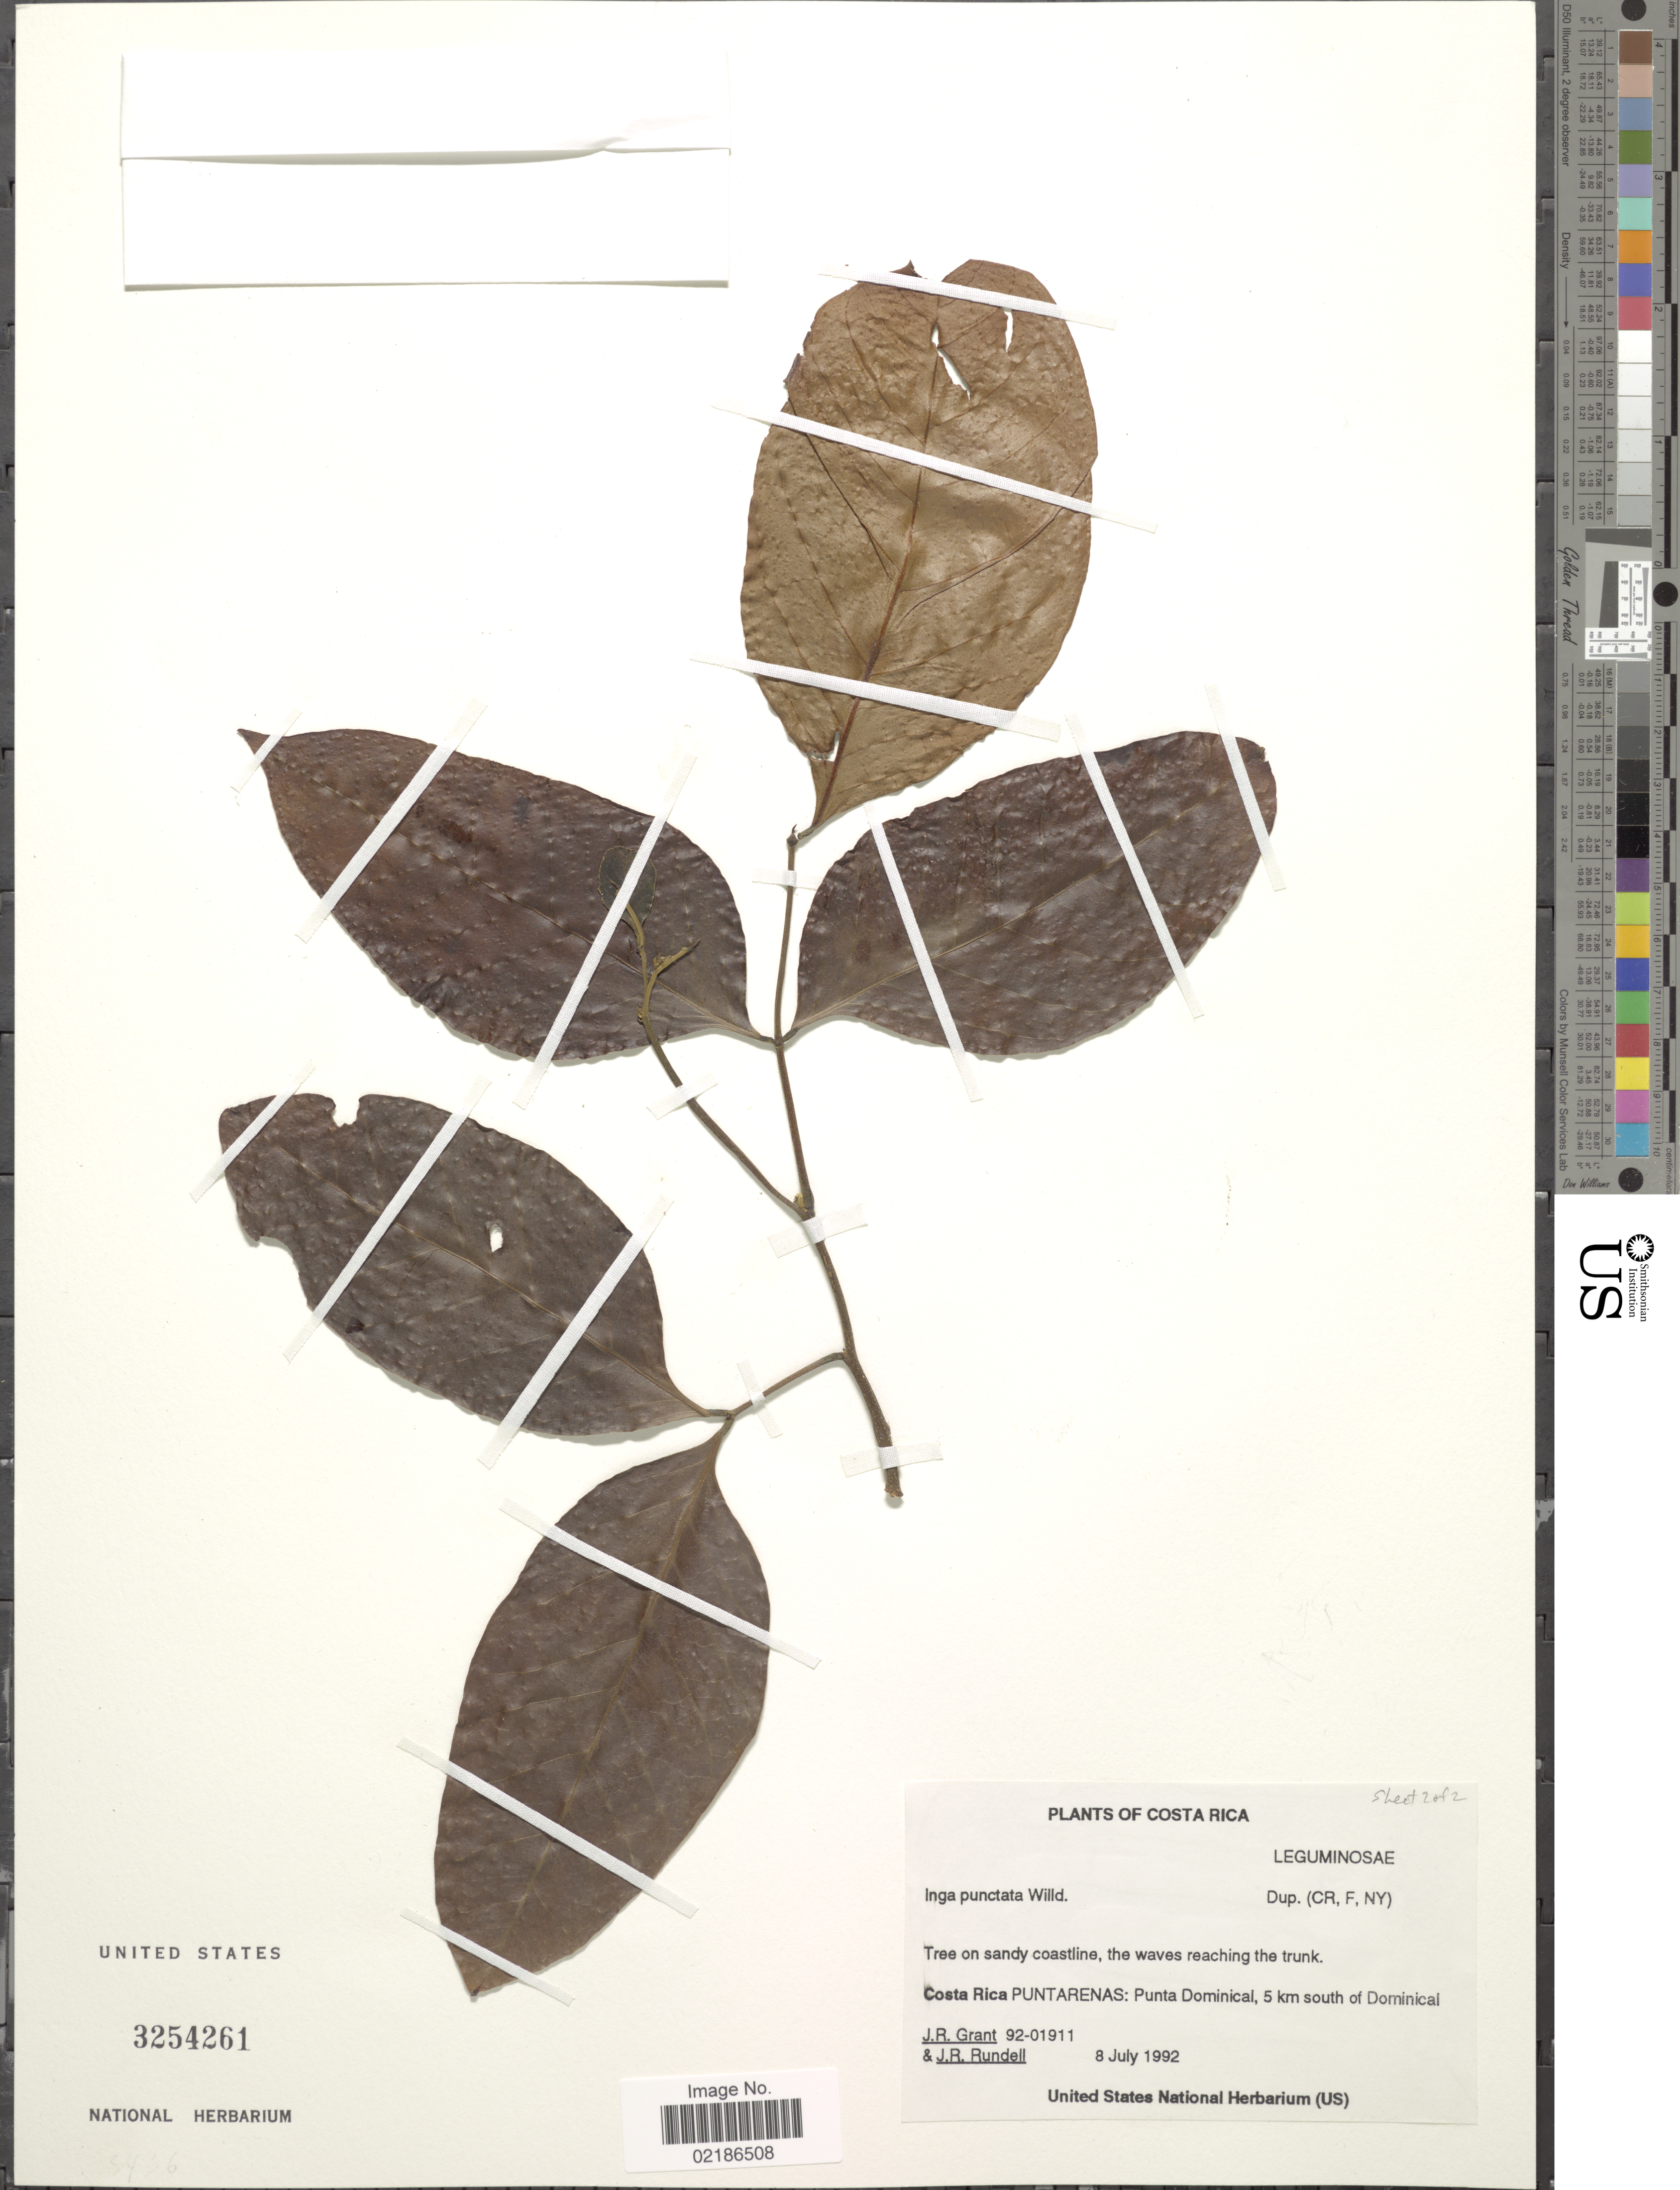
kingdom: Plantae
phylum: Tracheophyta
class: Magnoliopsida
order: Fabales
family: Fabaceae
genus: Inga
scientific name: Inga punctata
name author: Willd.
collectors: J. Grant & J. R. Rundell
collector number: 92-01911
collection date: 1992-07-08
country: Costa Rica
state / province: Puntarenas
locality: Punta Dominical, 5 km south of Dominical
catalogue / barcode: US 3254261